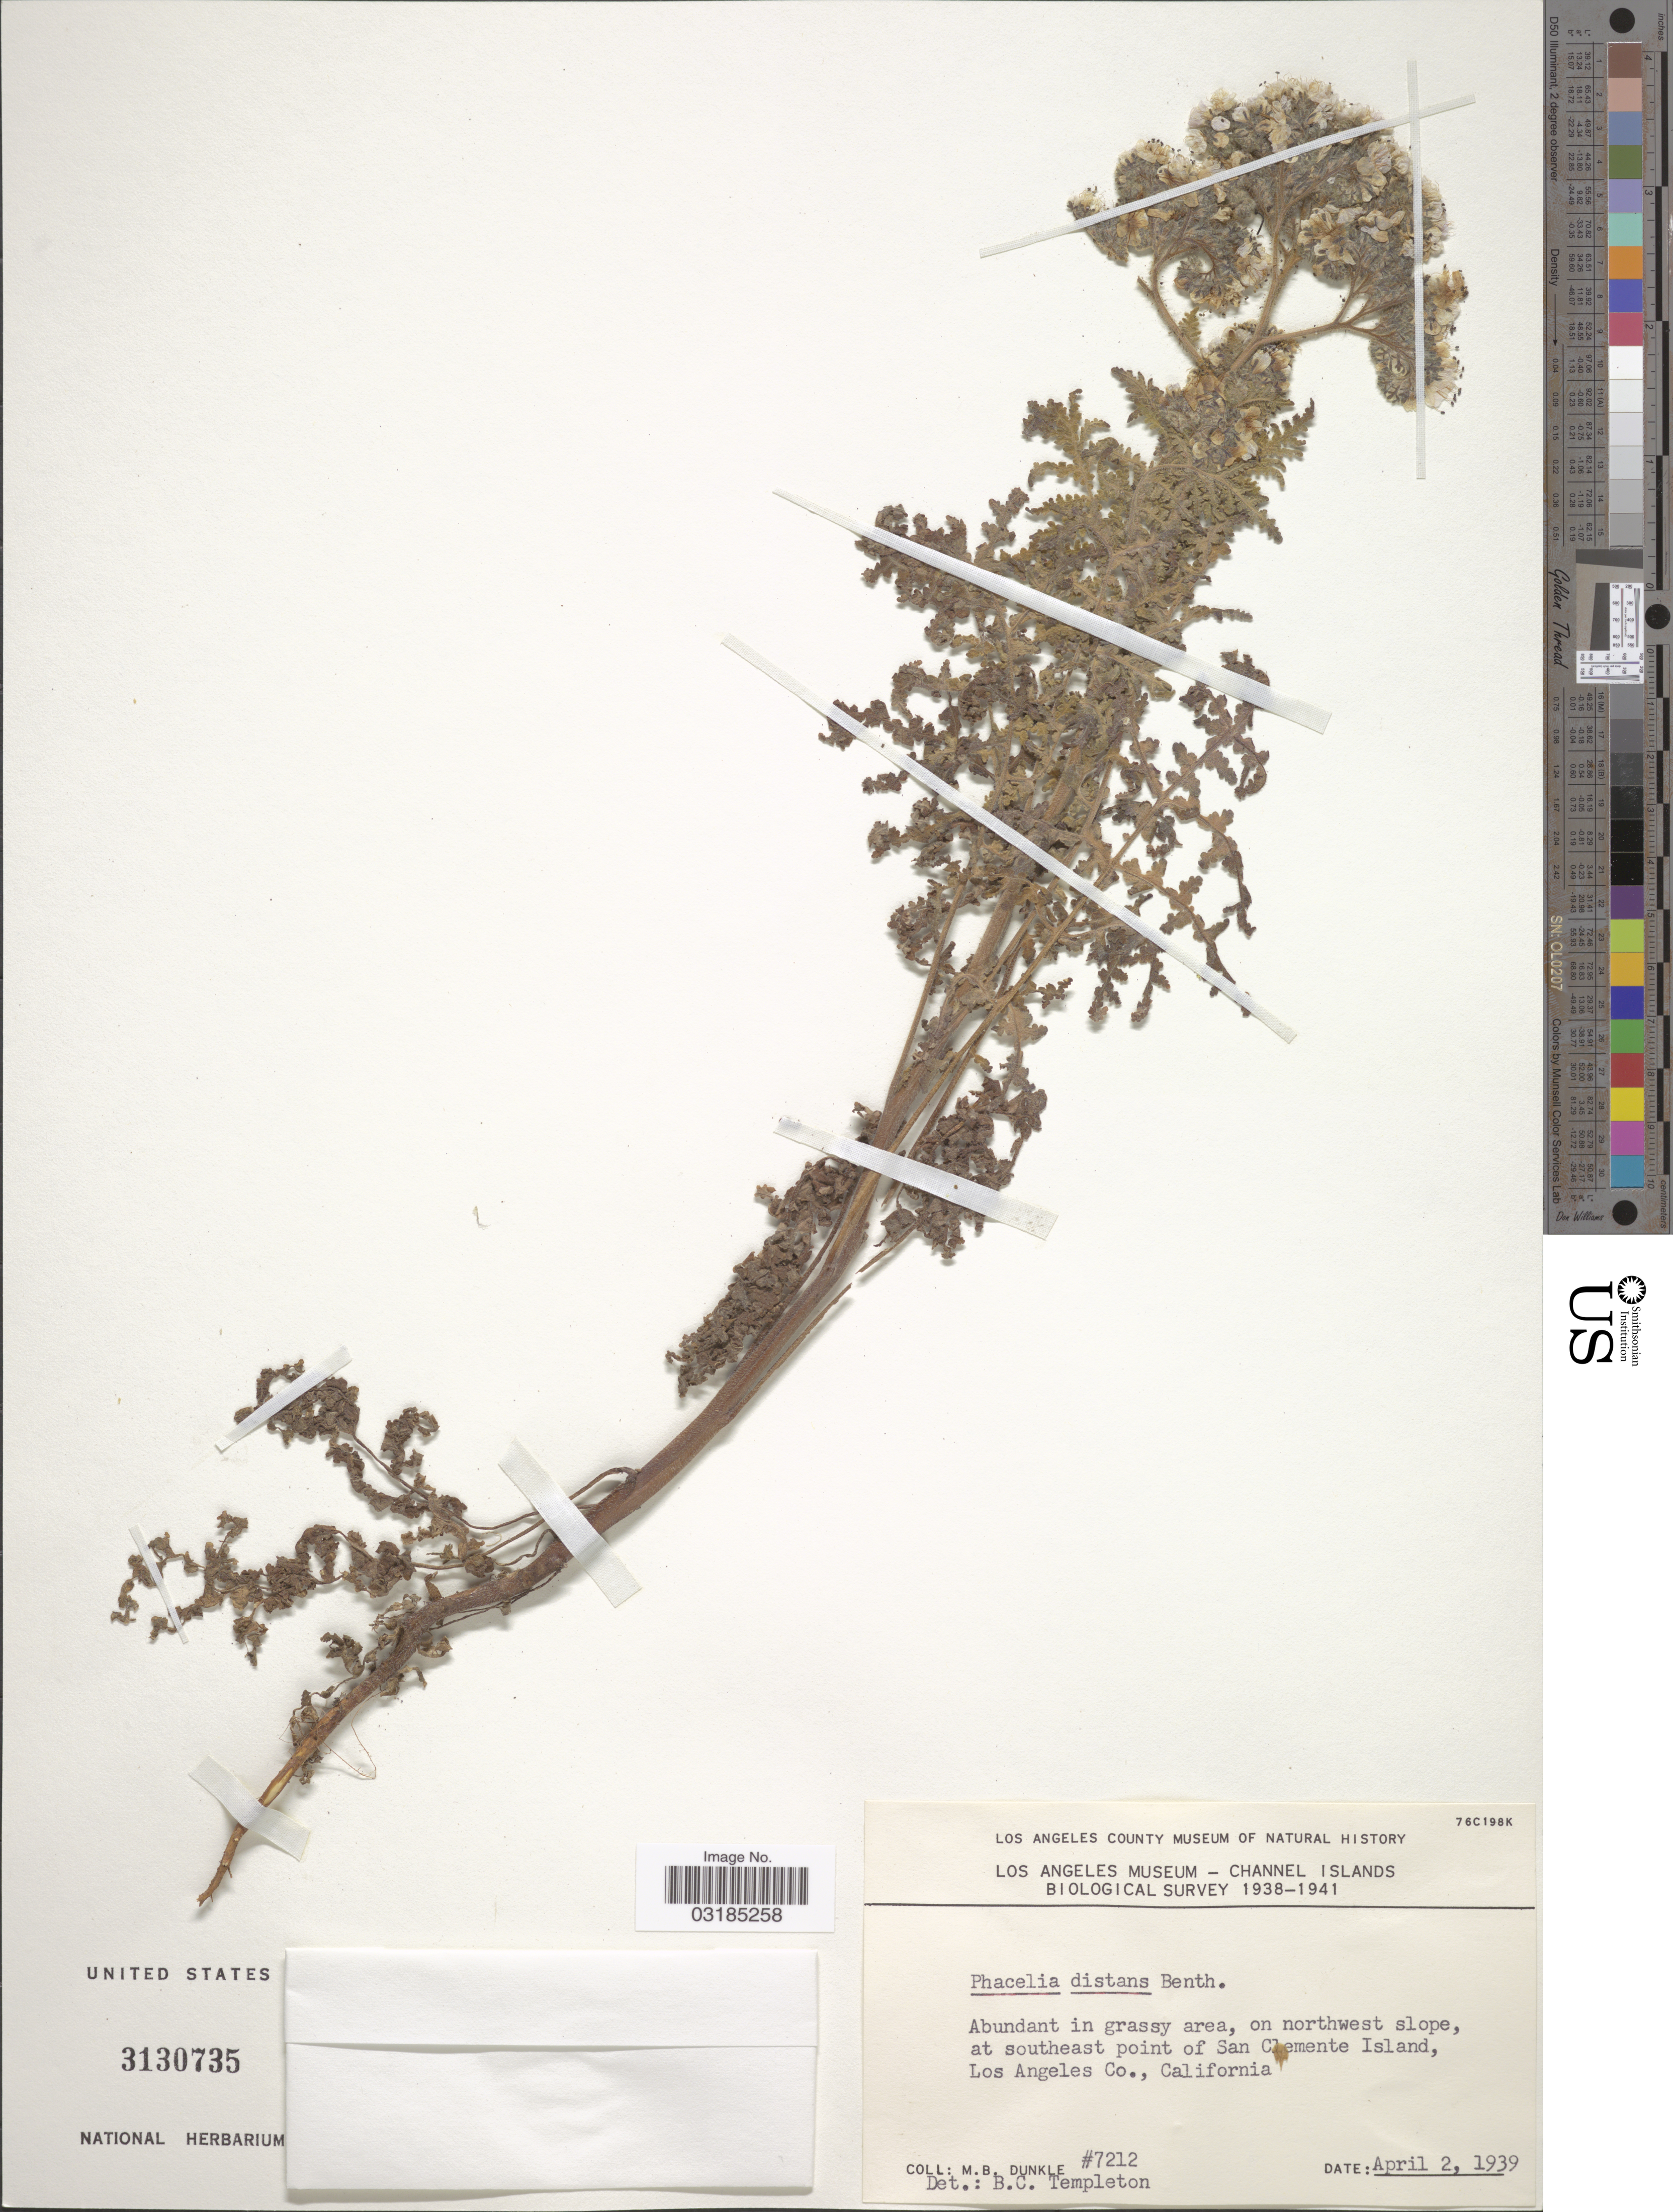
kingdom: Plantae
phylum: Tracheophyta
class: Magnoliopsida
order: Boraginales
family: Hydrophyllaceae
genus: Phacelia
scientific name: Phacelia distans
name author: Benth.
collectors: M. Dunkle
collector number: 7212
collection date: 1939-04-02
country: United States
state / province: California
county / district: Los Angeles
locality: On northwest slope, at southeast point of San Clemente Island, Los Angeles Co.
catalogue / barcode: US 3130735